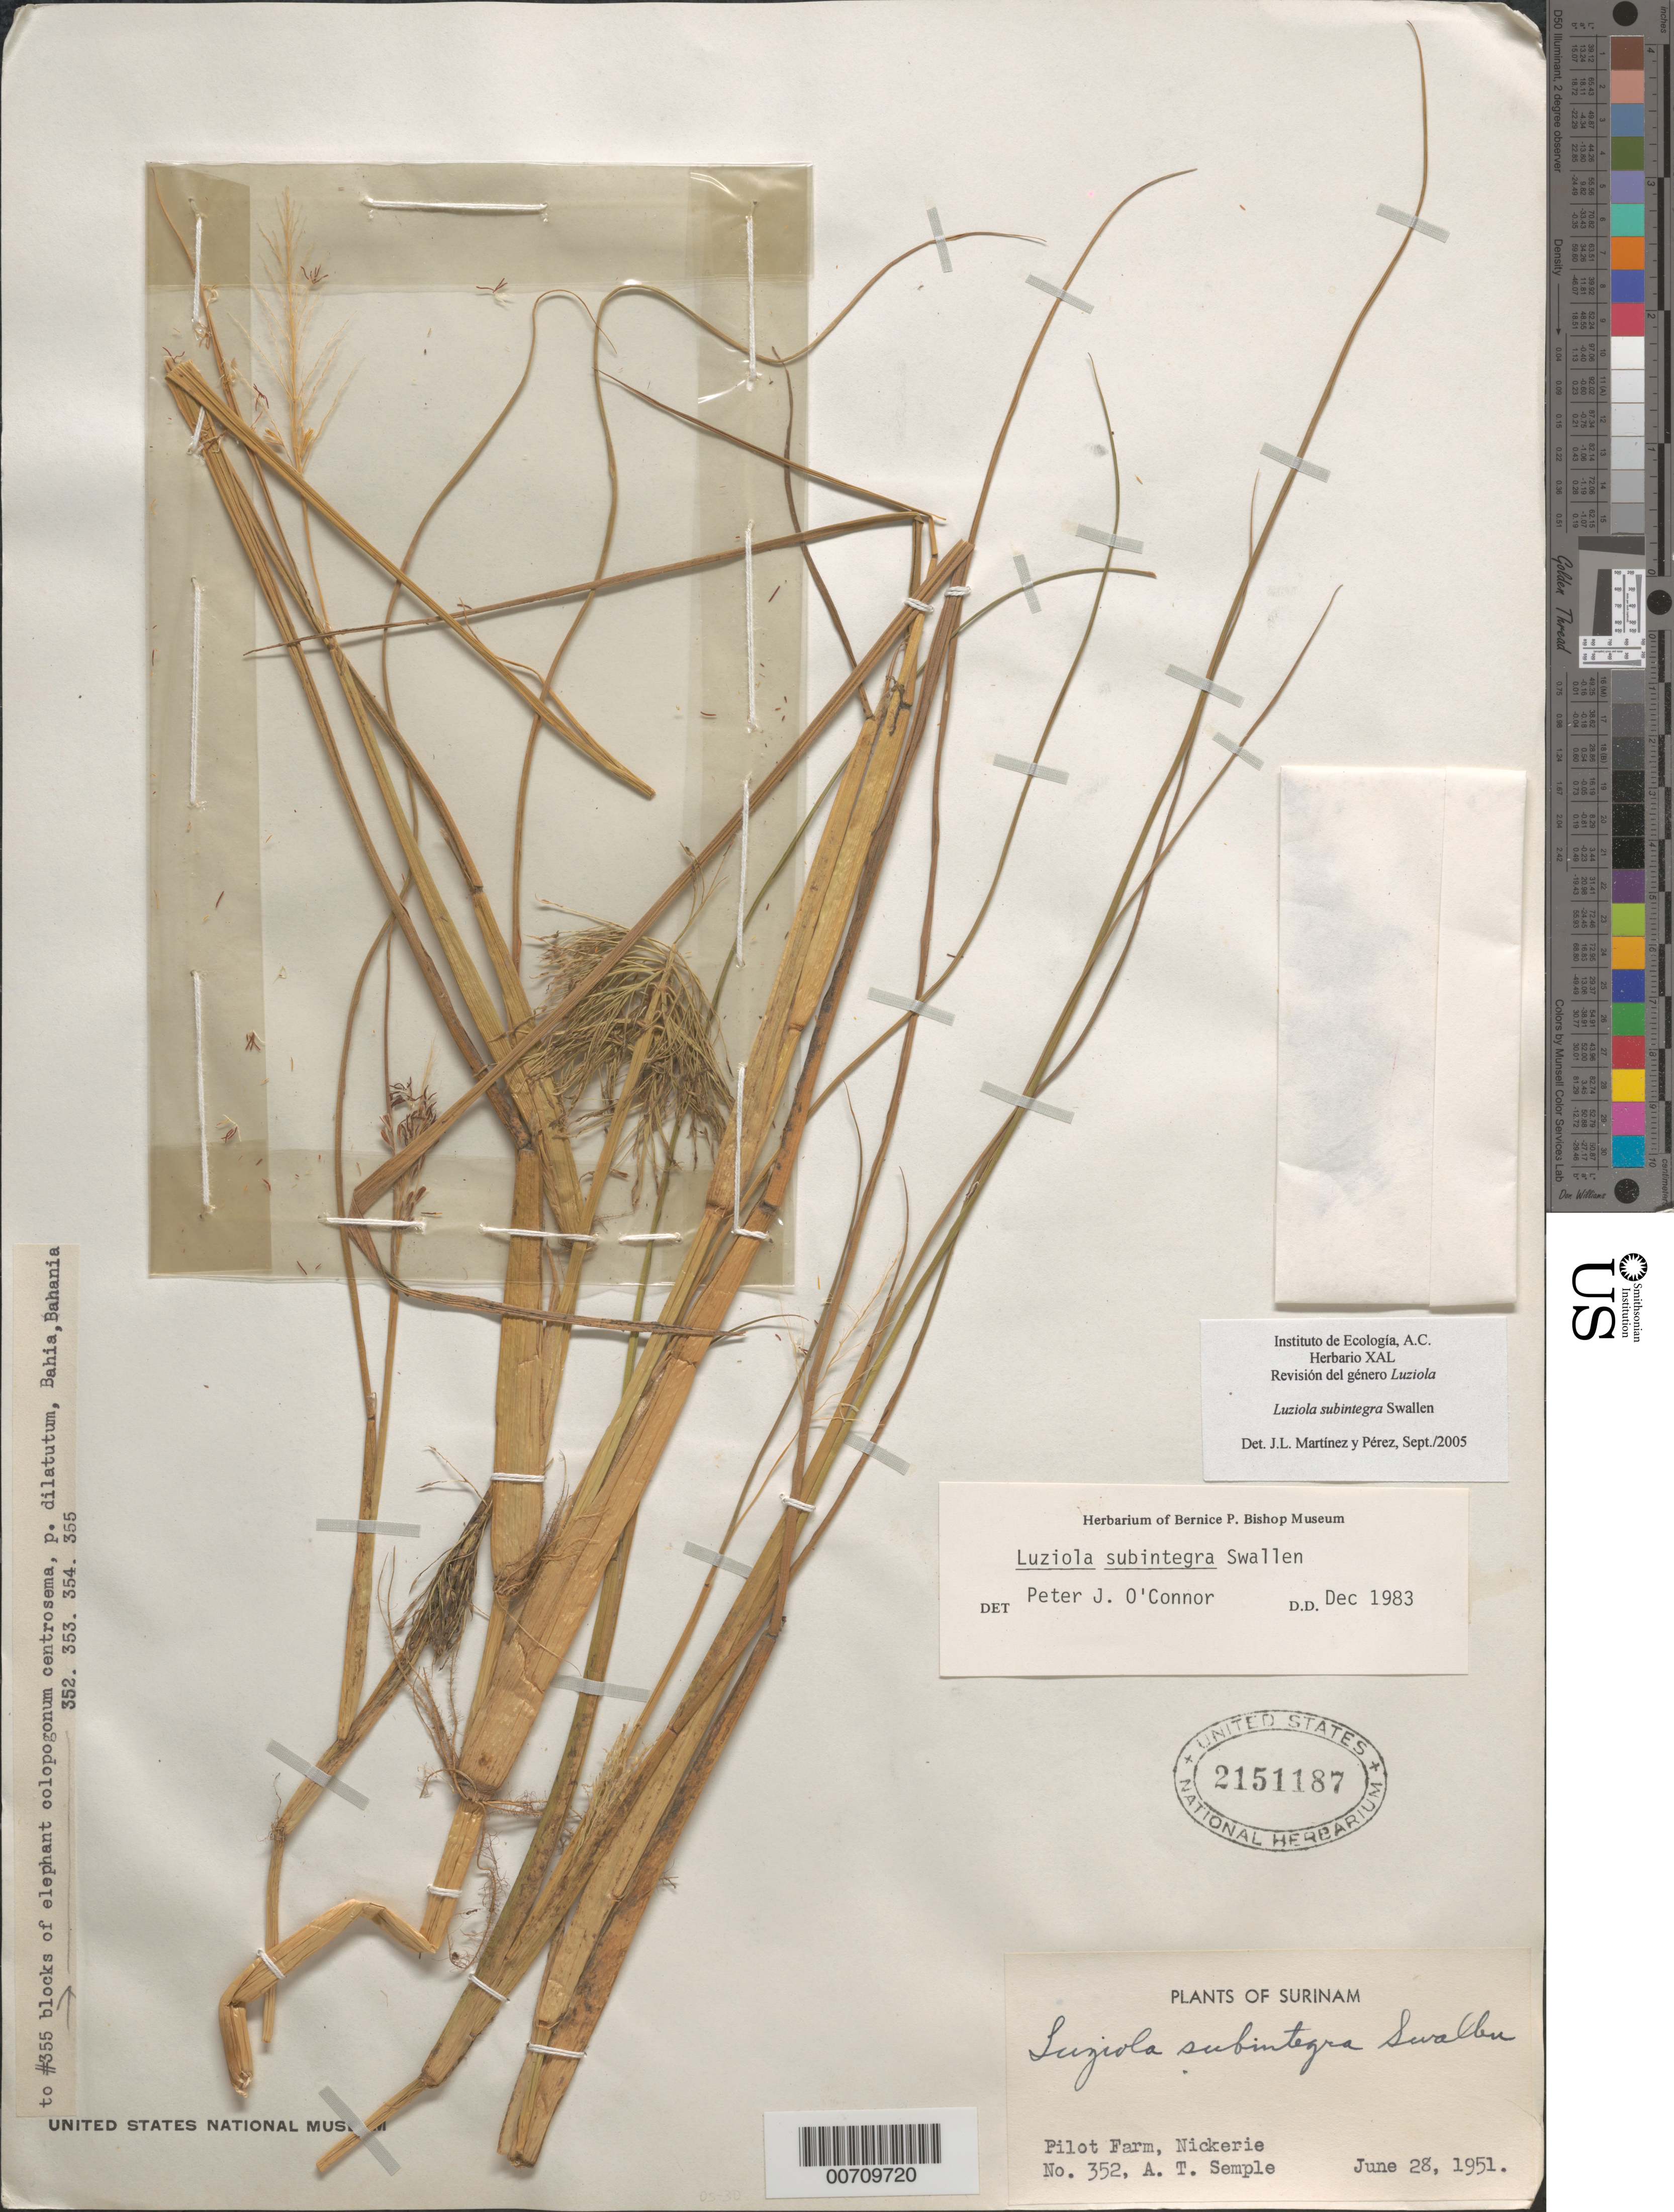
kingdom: Plantae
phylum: Tracheophyta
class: Liliopsida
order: Poales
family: Poaceae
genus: Luziola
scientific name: Luziola subintegra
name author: Swallen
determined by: O'Connor, P. J.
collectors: A. Semple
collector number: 352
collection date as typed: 28-Jun-51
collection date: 1951-06-28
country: Suriname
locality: Nickerie, Pilot Farm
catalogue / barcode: US 2151187